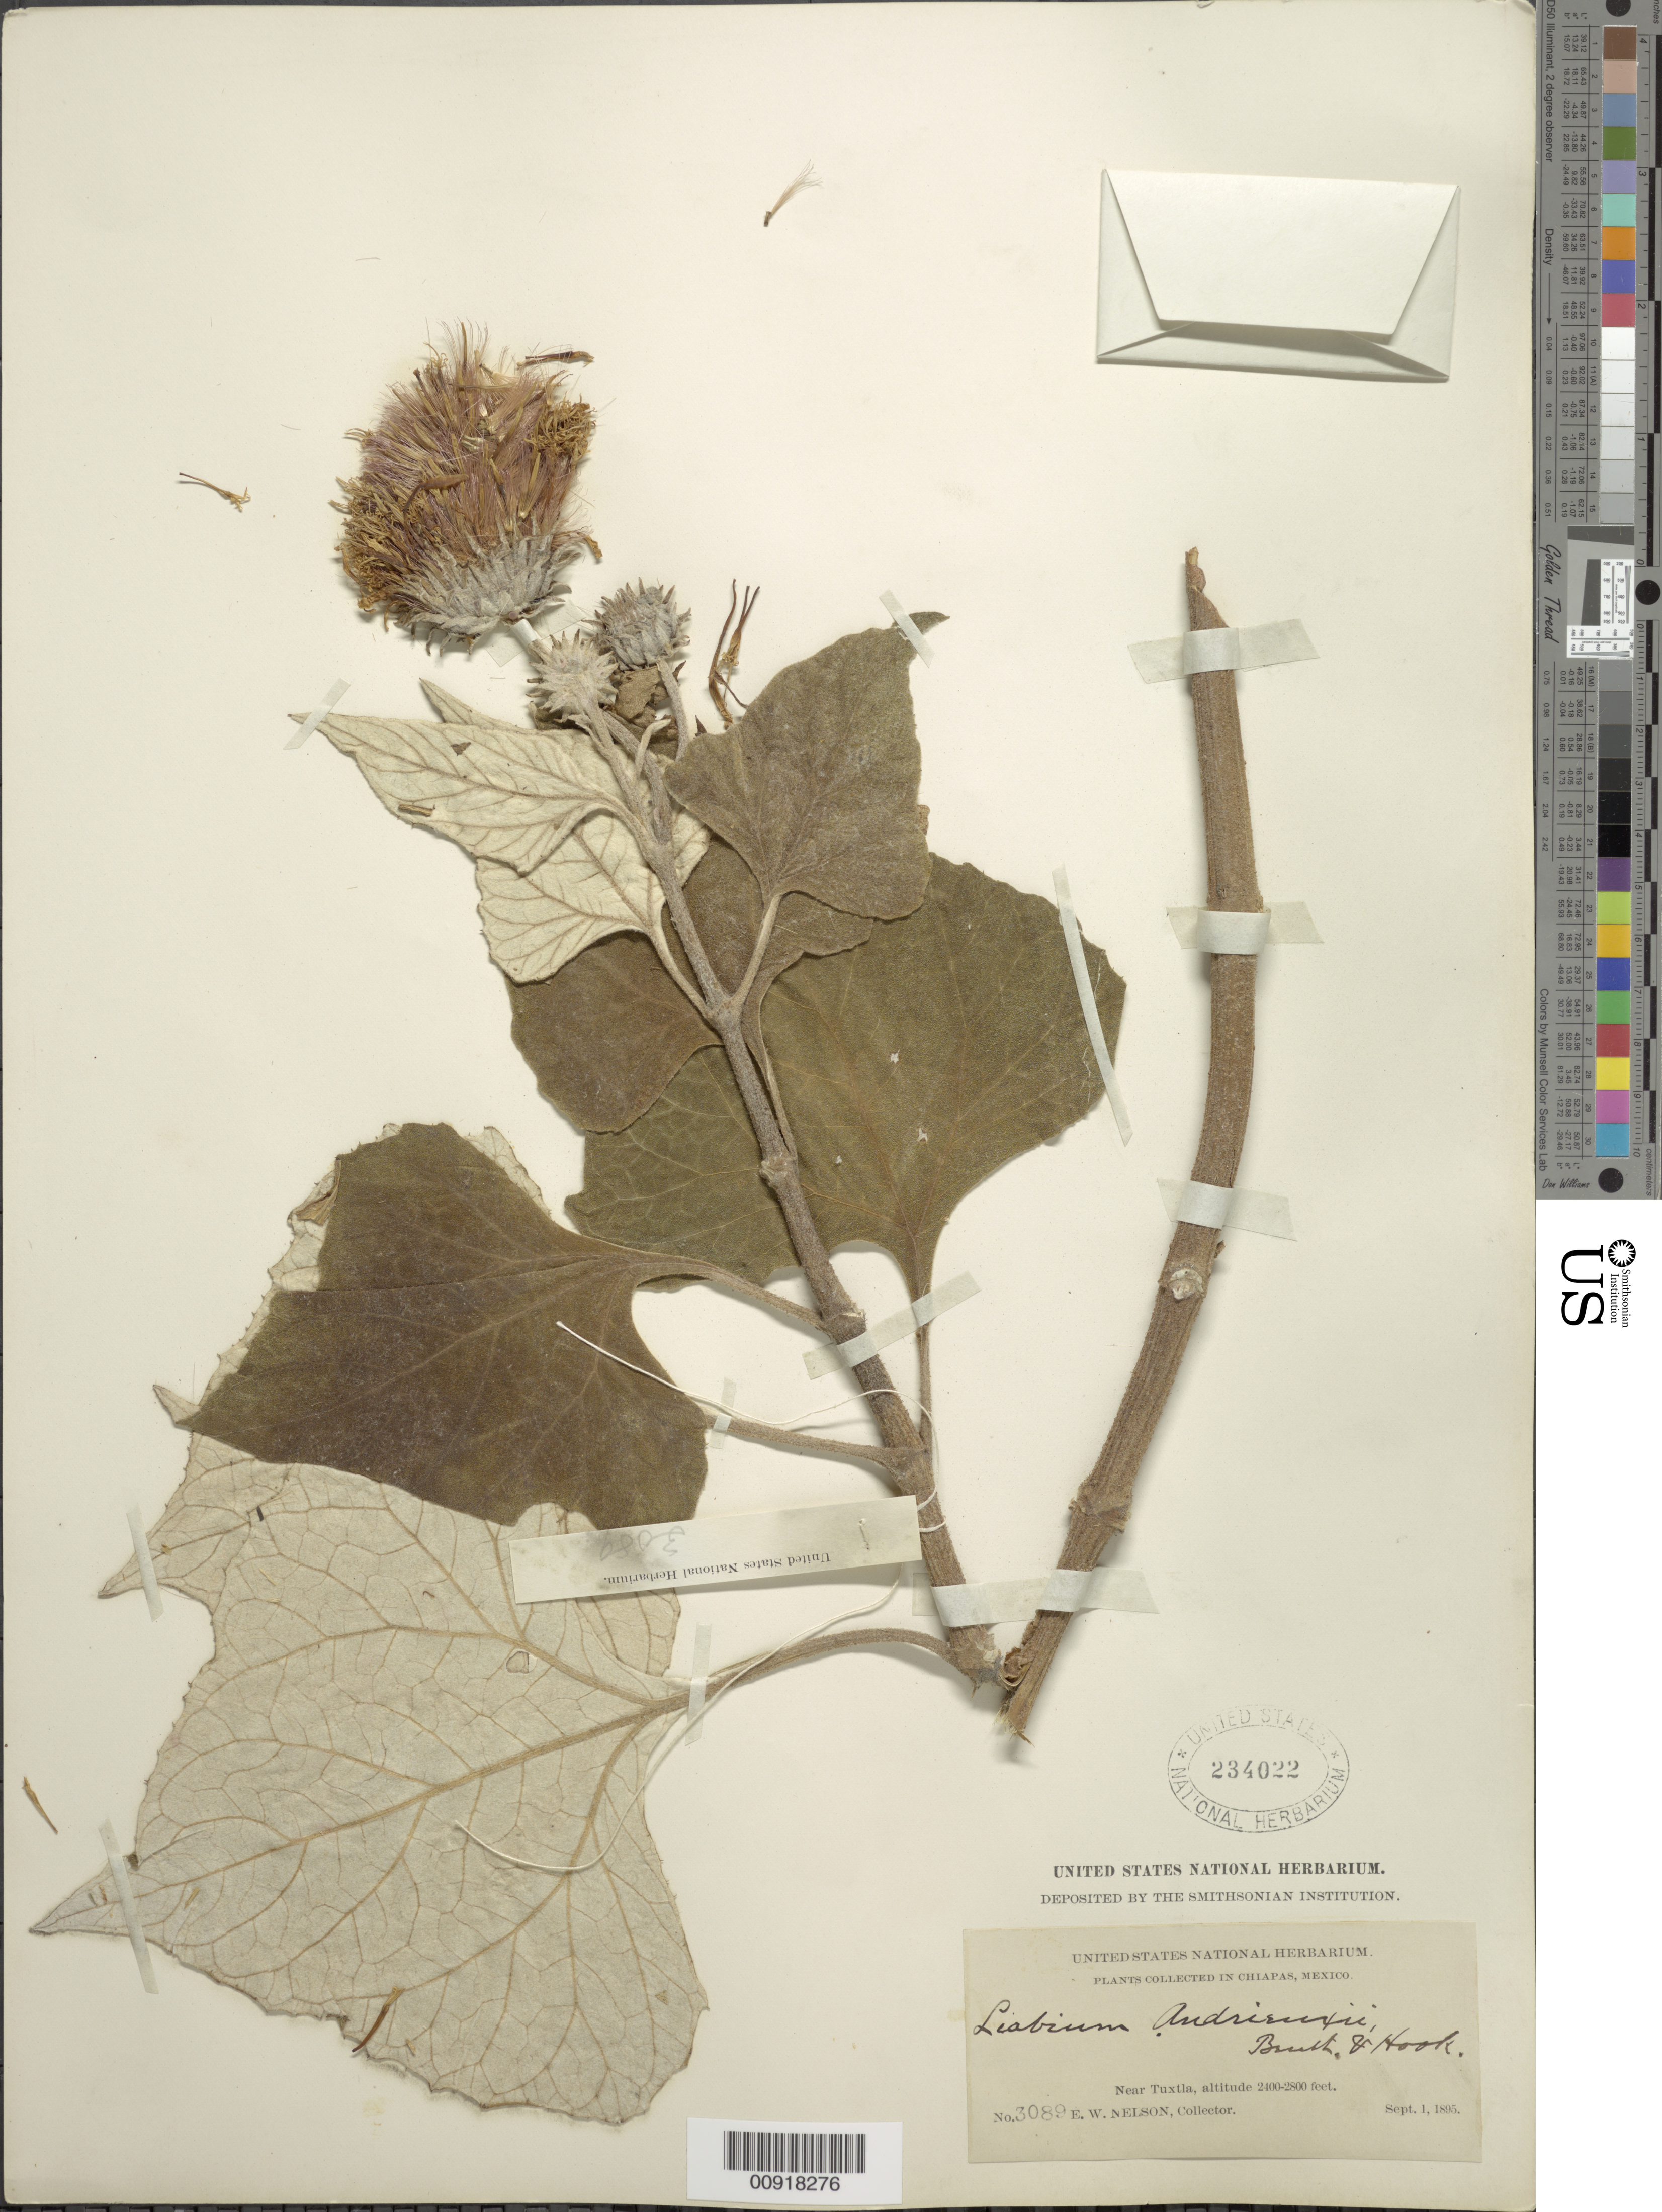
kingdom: Plantae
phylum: Tracheophyta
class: Magnoliopsida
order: Asterales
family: Asteraceae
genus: Sinclairia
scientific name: Sinclairia andrieuxii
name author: (DC.) H. Rob. & Brettell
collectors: E. W. Nelson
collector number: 3089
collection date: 1895-09-01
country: Mexico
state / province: Chiapas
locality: Near Tuxtla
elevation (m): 732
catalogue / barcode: US 234022